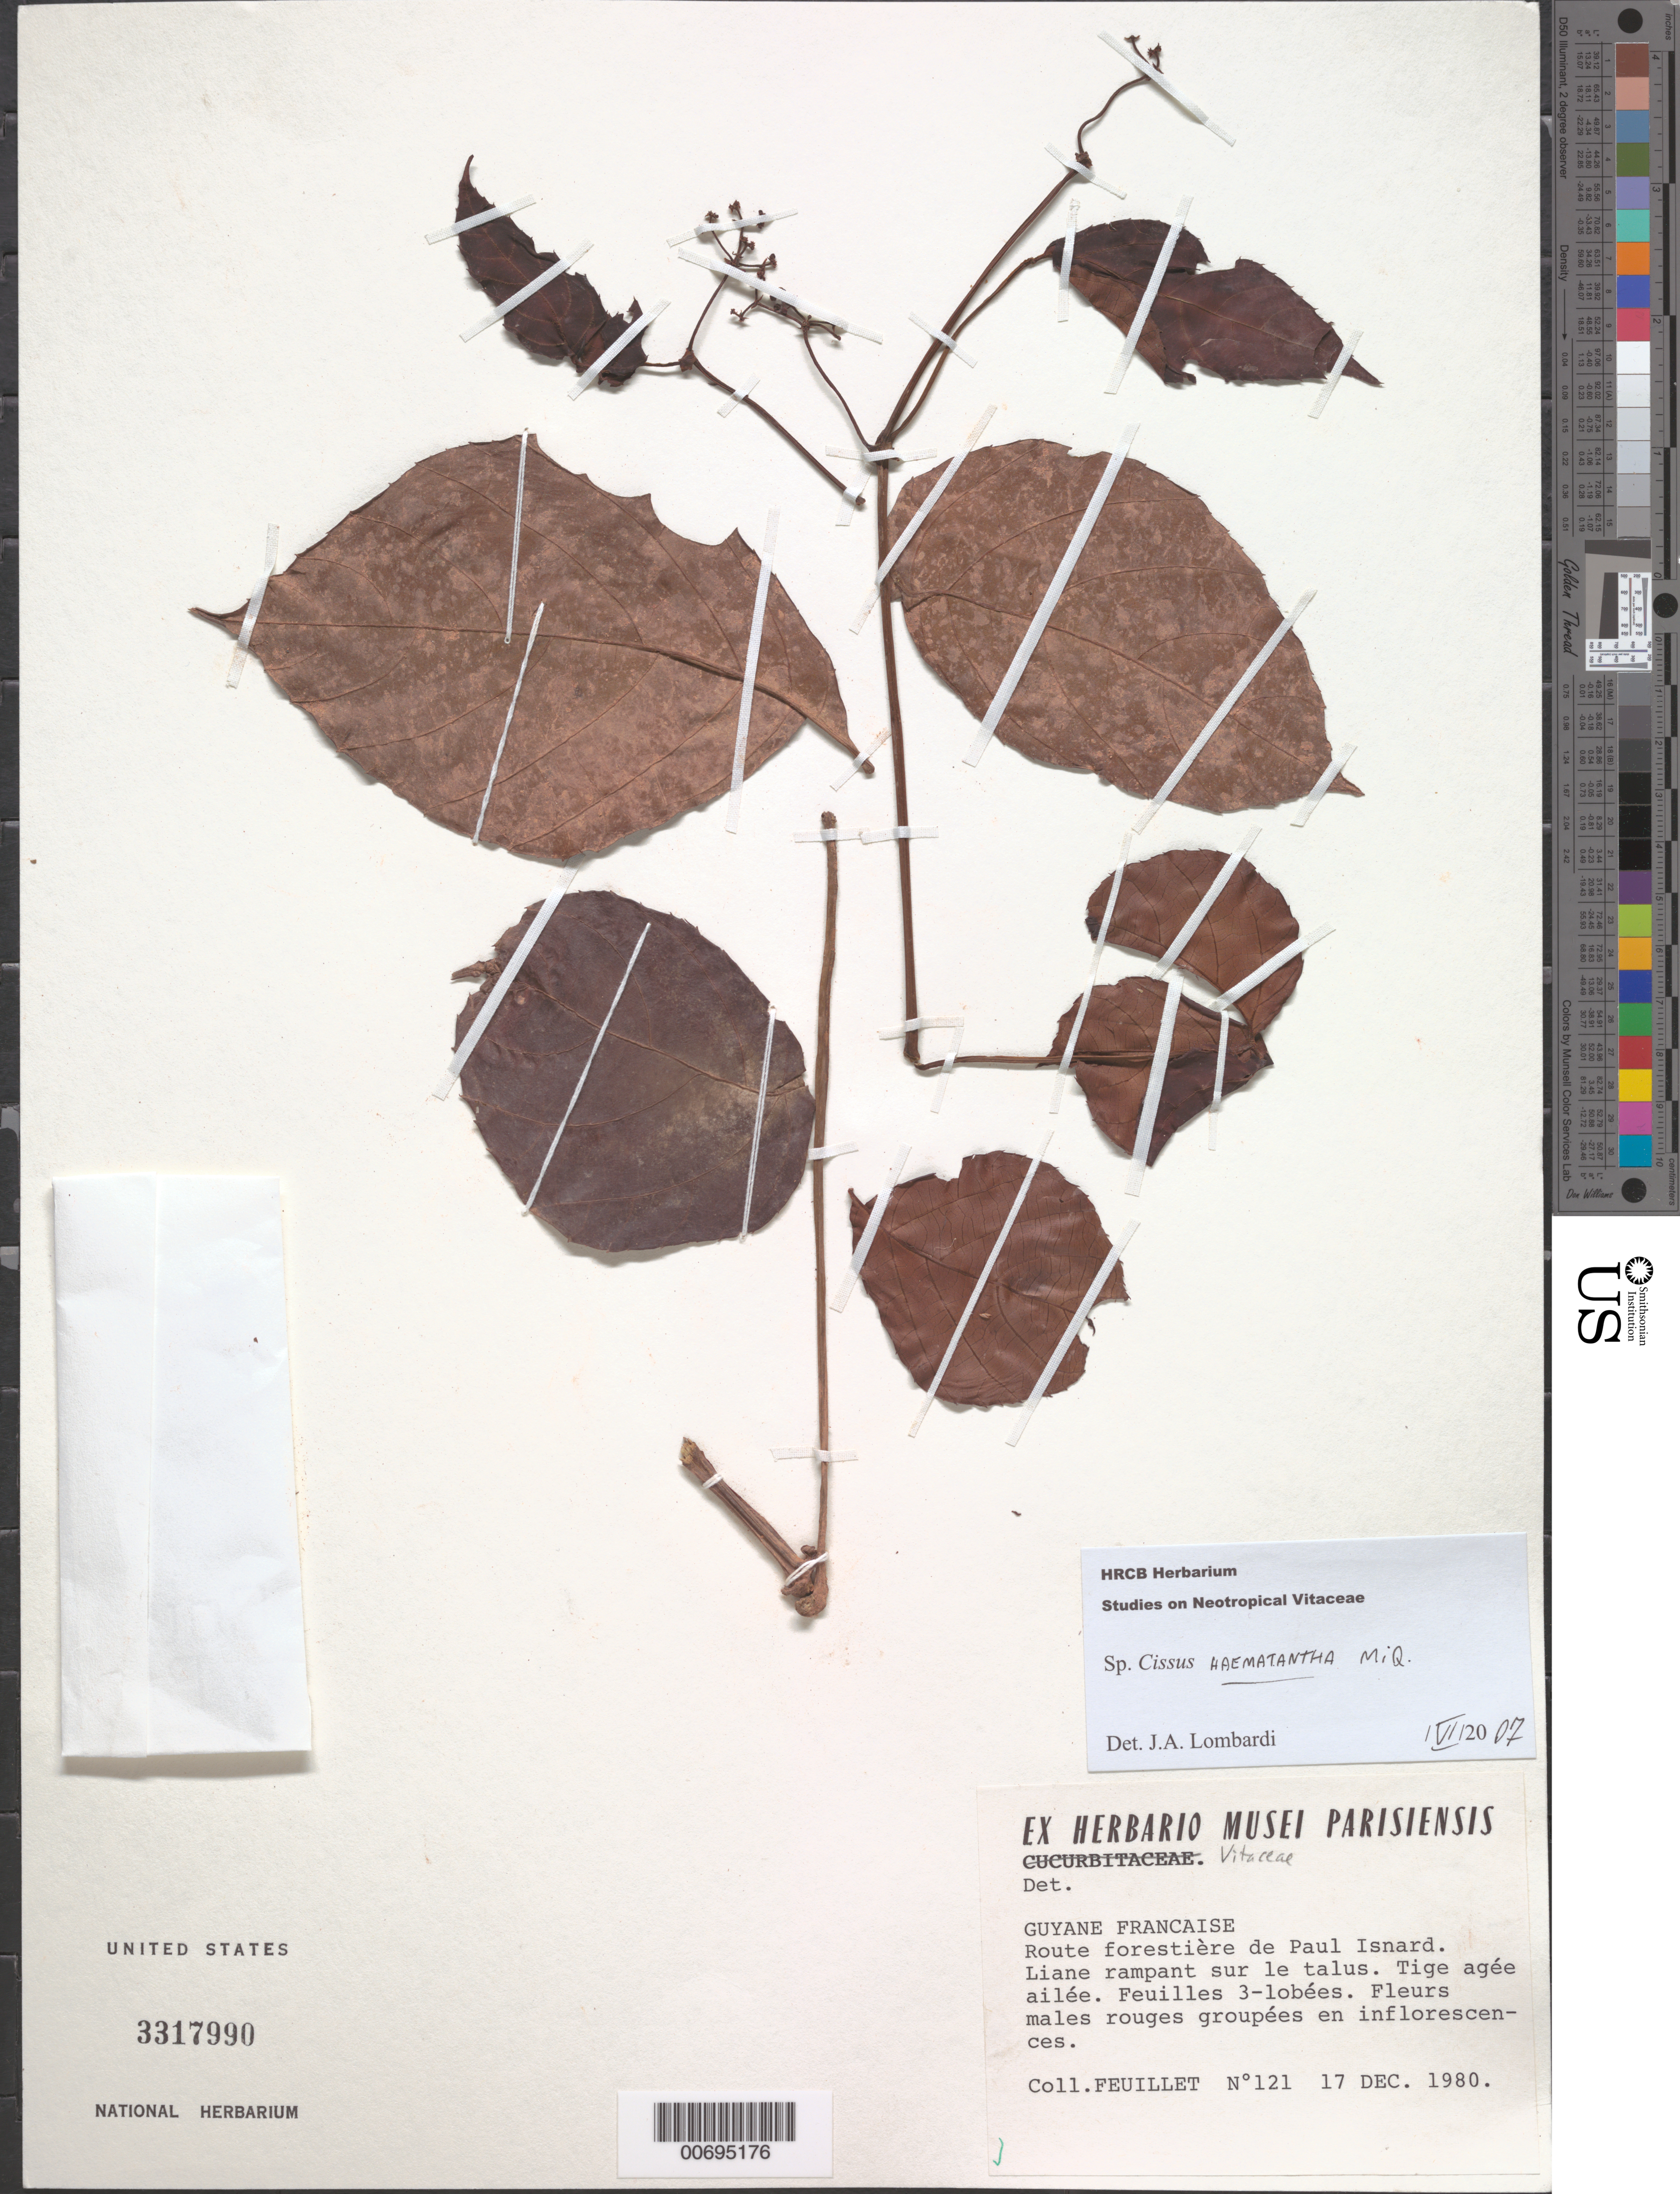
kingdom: Plantae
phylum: Tracheophyta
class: Magnoliopsida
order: Vitales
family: Vitaceae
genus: Cissus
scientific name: Cissus haematantha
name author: Miq.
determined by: Lombardi, Julio A.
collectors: C. Feuillet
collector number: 121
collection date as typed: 17-Dec-80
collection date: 1980-12-17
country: French Guiana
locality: Route de Paul Isnard, route forestière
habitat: Sur le talus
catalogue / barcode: US 3317990